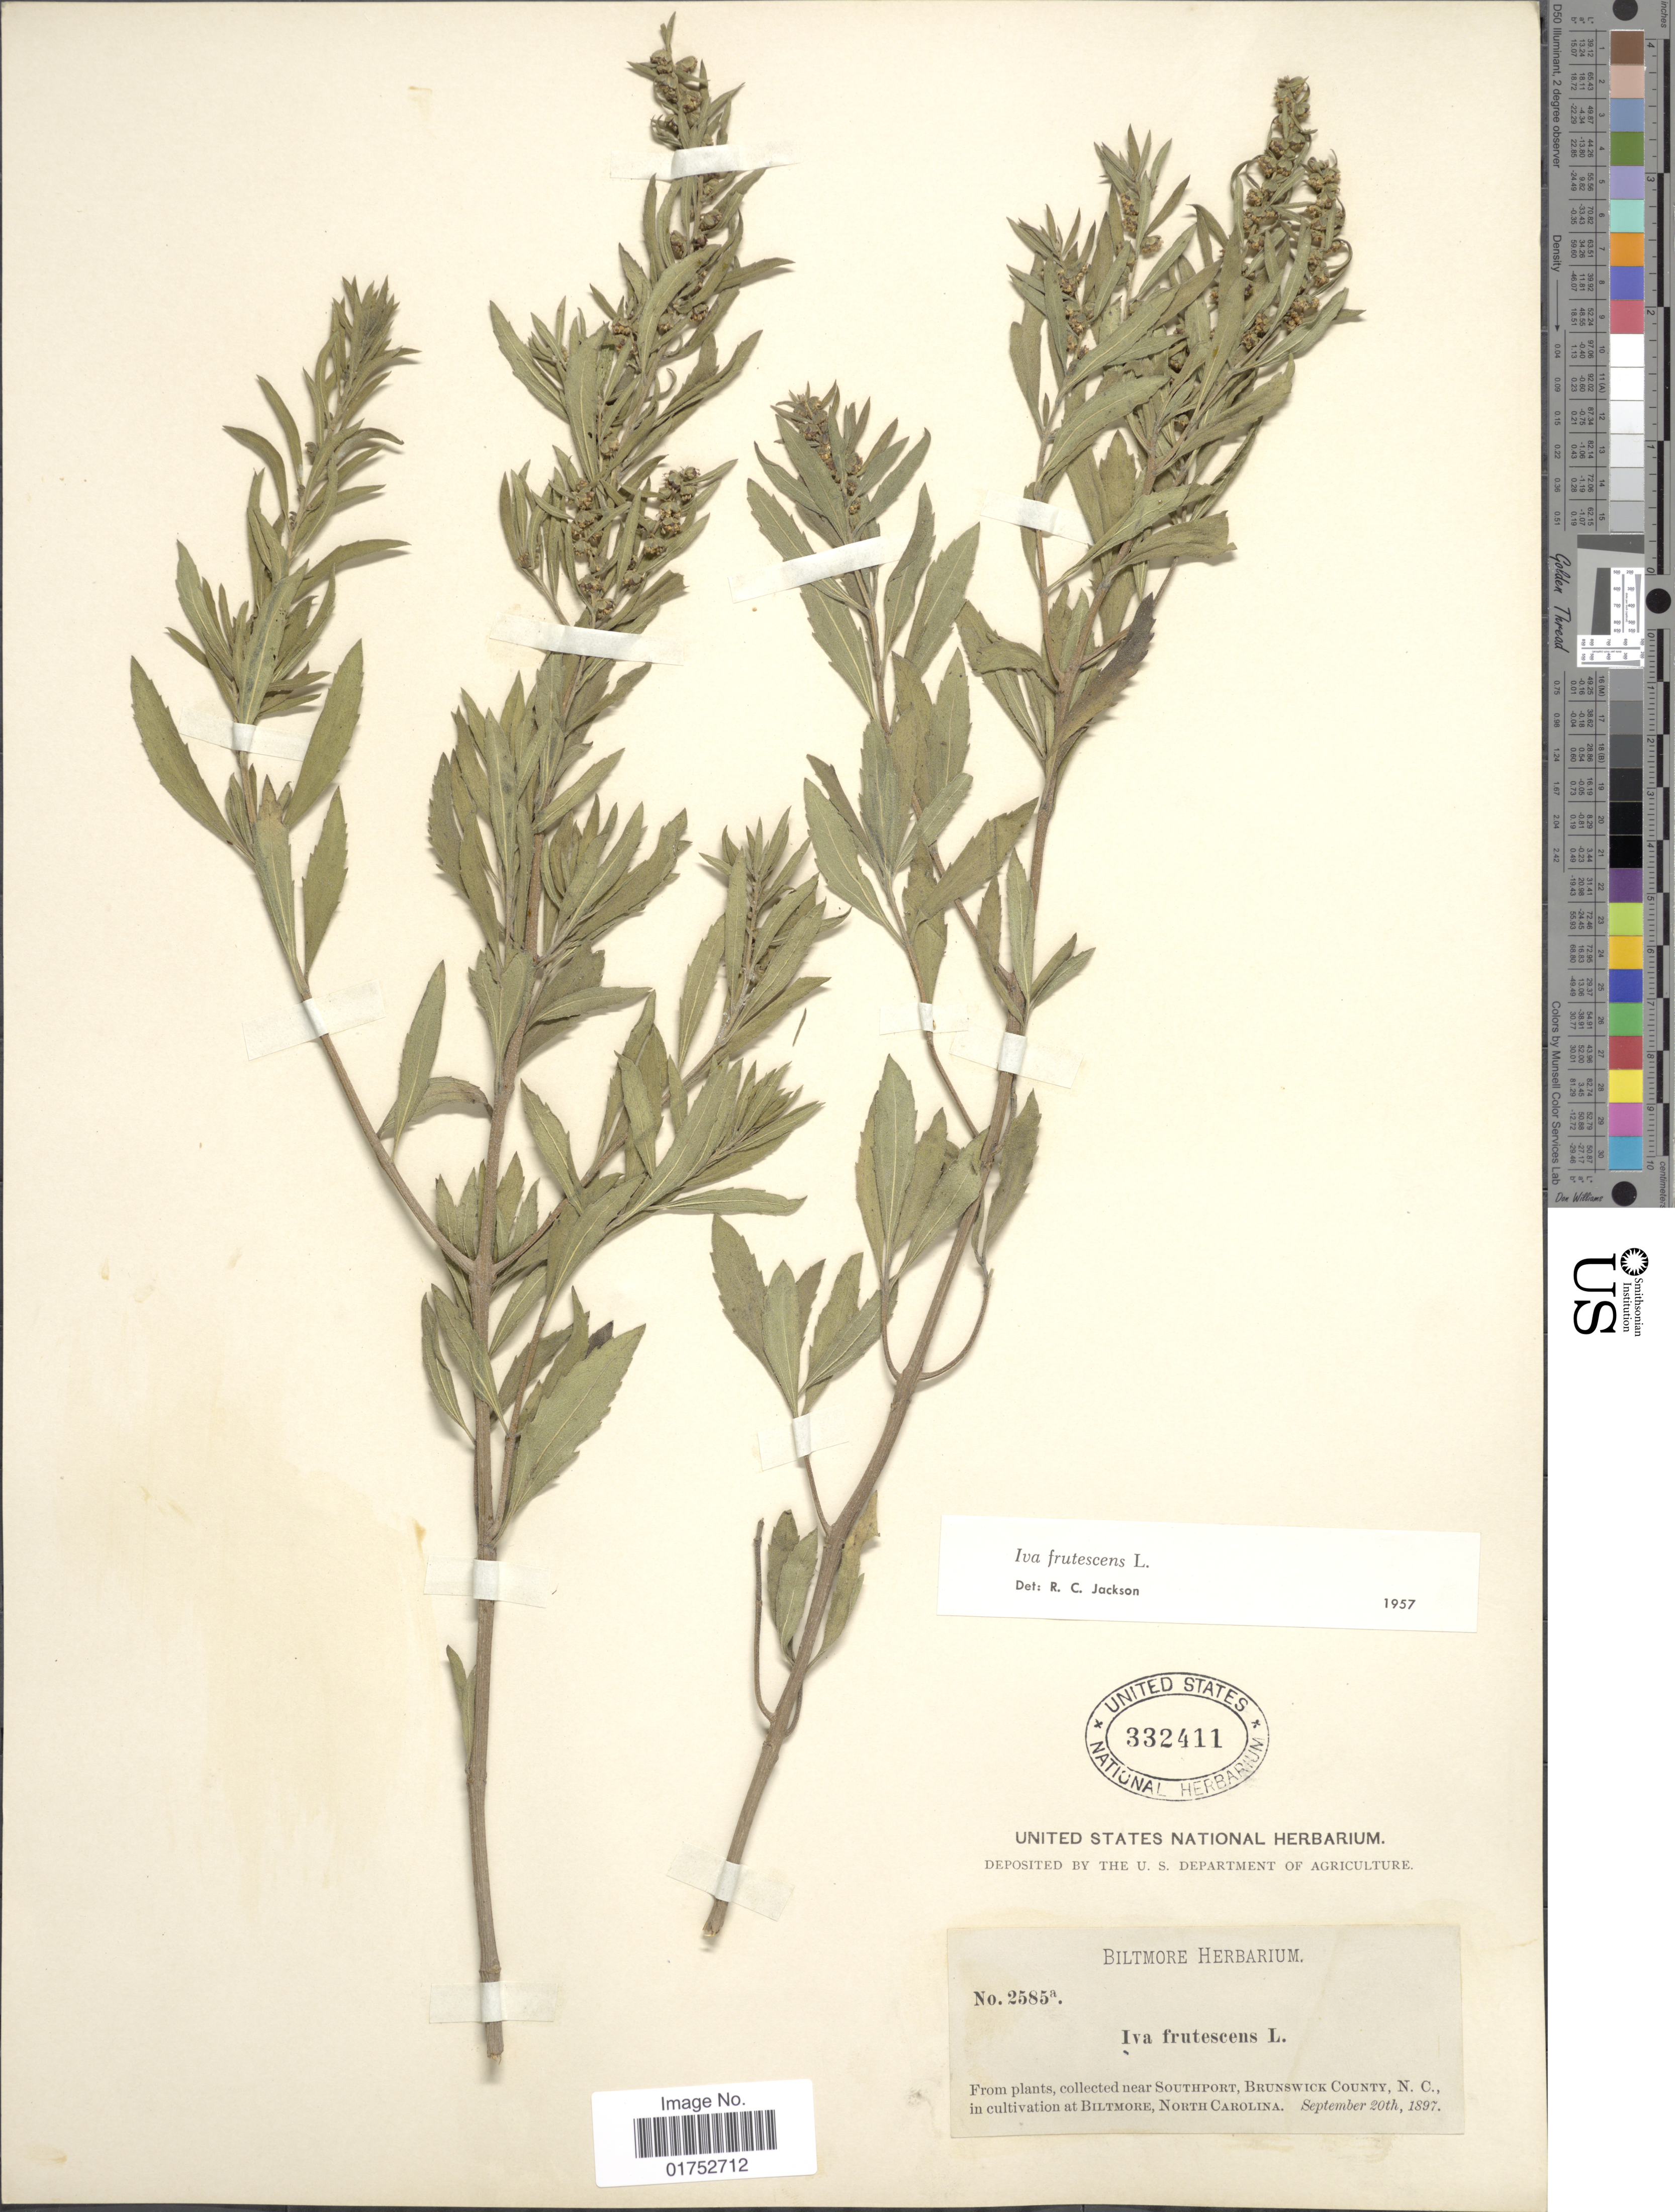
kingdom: Plantae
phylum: Tracheophyta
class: Magnoliopsida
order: Asterales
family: Asteraceae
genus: Iva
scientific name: Iva frutescens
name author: L.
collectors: ex herb. Biltmore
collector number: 2585a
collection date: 1897-09-20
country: United States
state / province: North Carolina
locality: Southport, Brunswick County, N. C. in cultivation at Biltmore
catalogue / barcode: US 332411